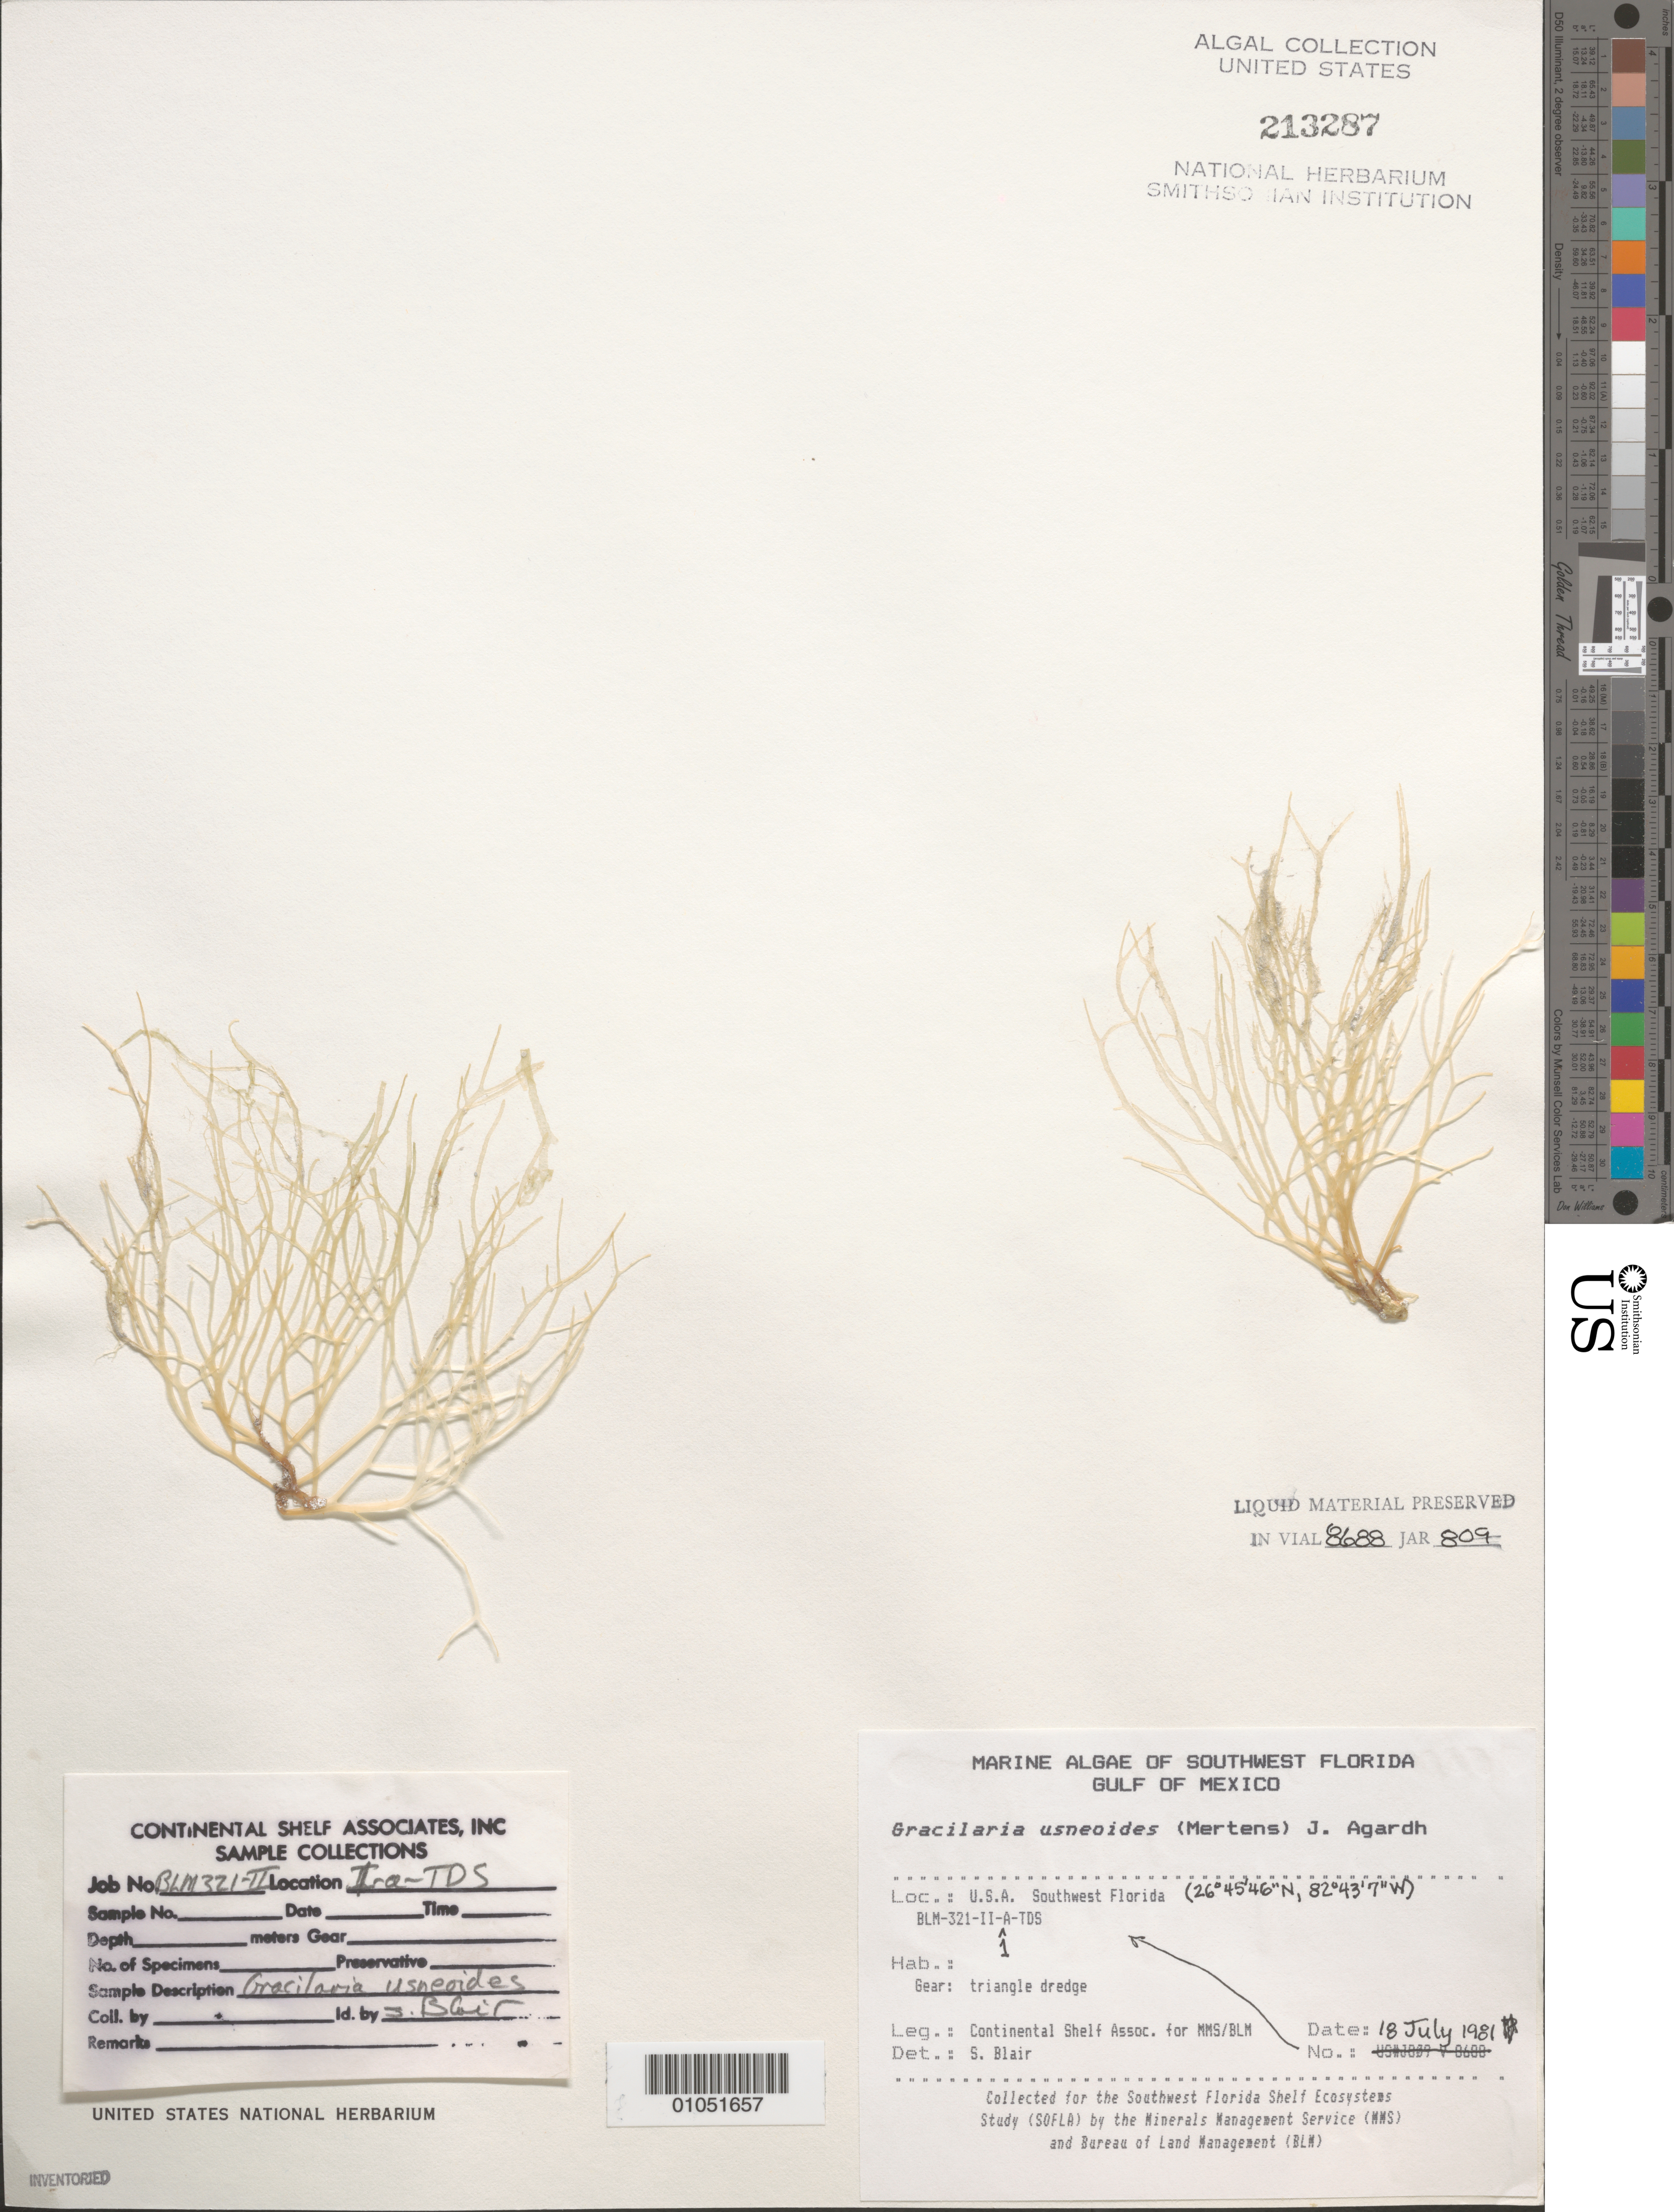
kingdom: Plantae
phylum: Rhodophyta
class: Florideophyceae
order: Gracilariales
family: Gracilariaceae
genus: Gracilaria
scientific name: Gracilaria usneoides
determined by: Blair, S. M.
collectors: Continental Shelf Associates for the MMS/BLM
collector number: BLM-321-II-1-A-TDS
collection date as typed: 18 Jul 1981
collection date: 1981-07-18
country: United States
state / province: Florida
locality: Gulf of Mexico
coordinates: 26 45'46"N, 82 43'07"W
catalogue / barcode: US 213287